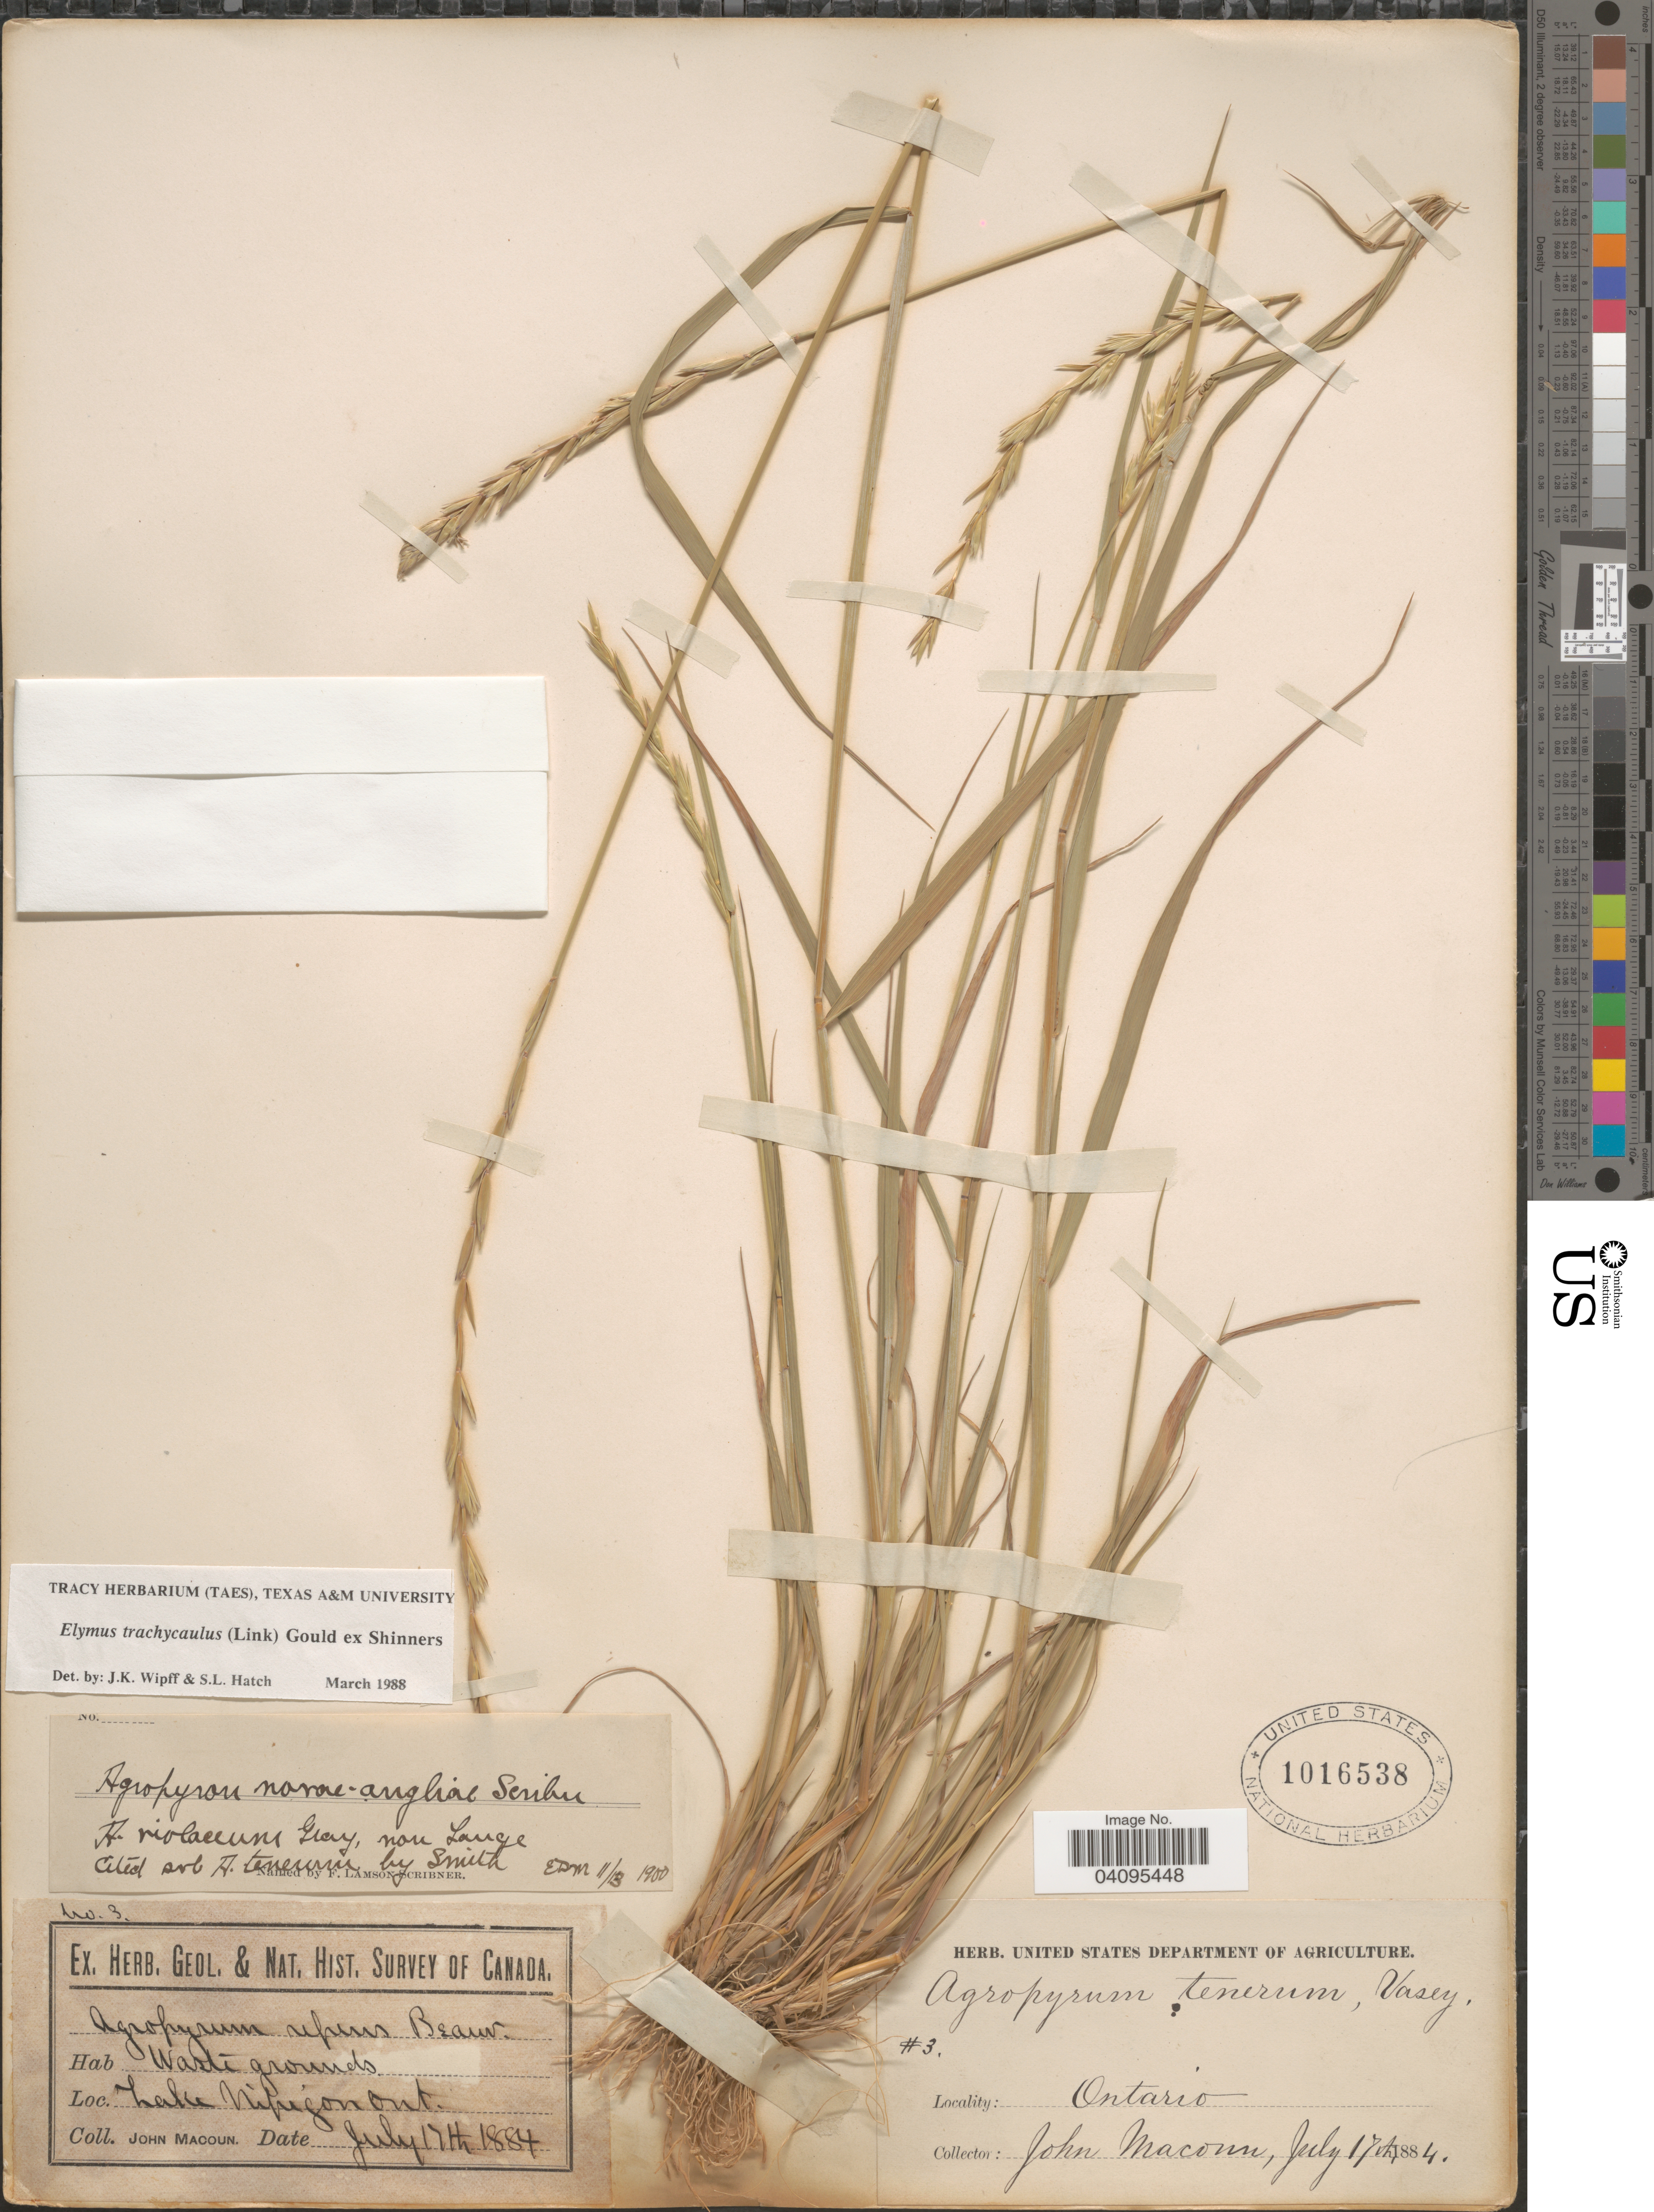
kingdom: Plantae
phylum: Tracheophyta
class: Liliopsida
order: Poales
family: Poaceae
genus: Elymus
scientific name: Elymus trachycaulus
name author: (Link) Gould ex Shinners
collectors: J. Macoun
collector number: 3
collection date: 1884-07-17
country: Canada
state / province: Ontario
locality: Geol. & Nat. Hist. Survey of Canada. Waste grounds. Lake Nipigon.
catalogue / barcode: US 1016538